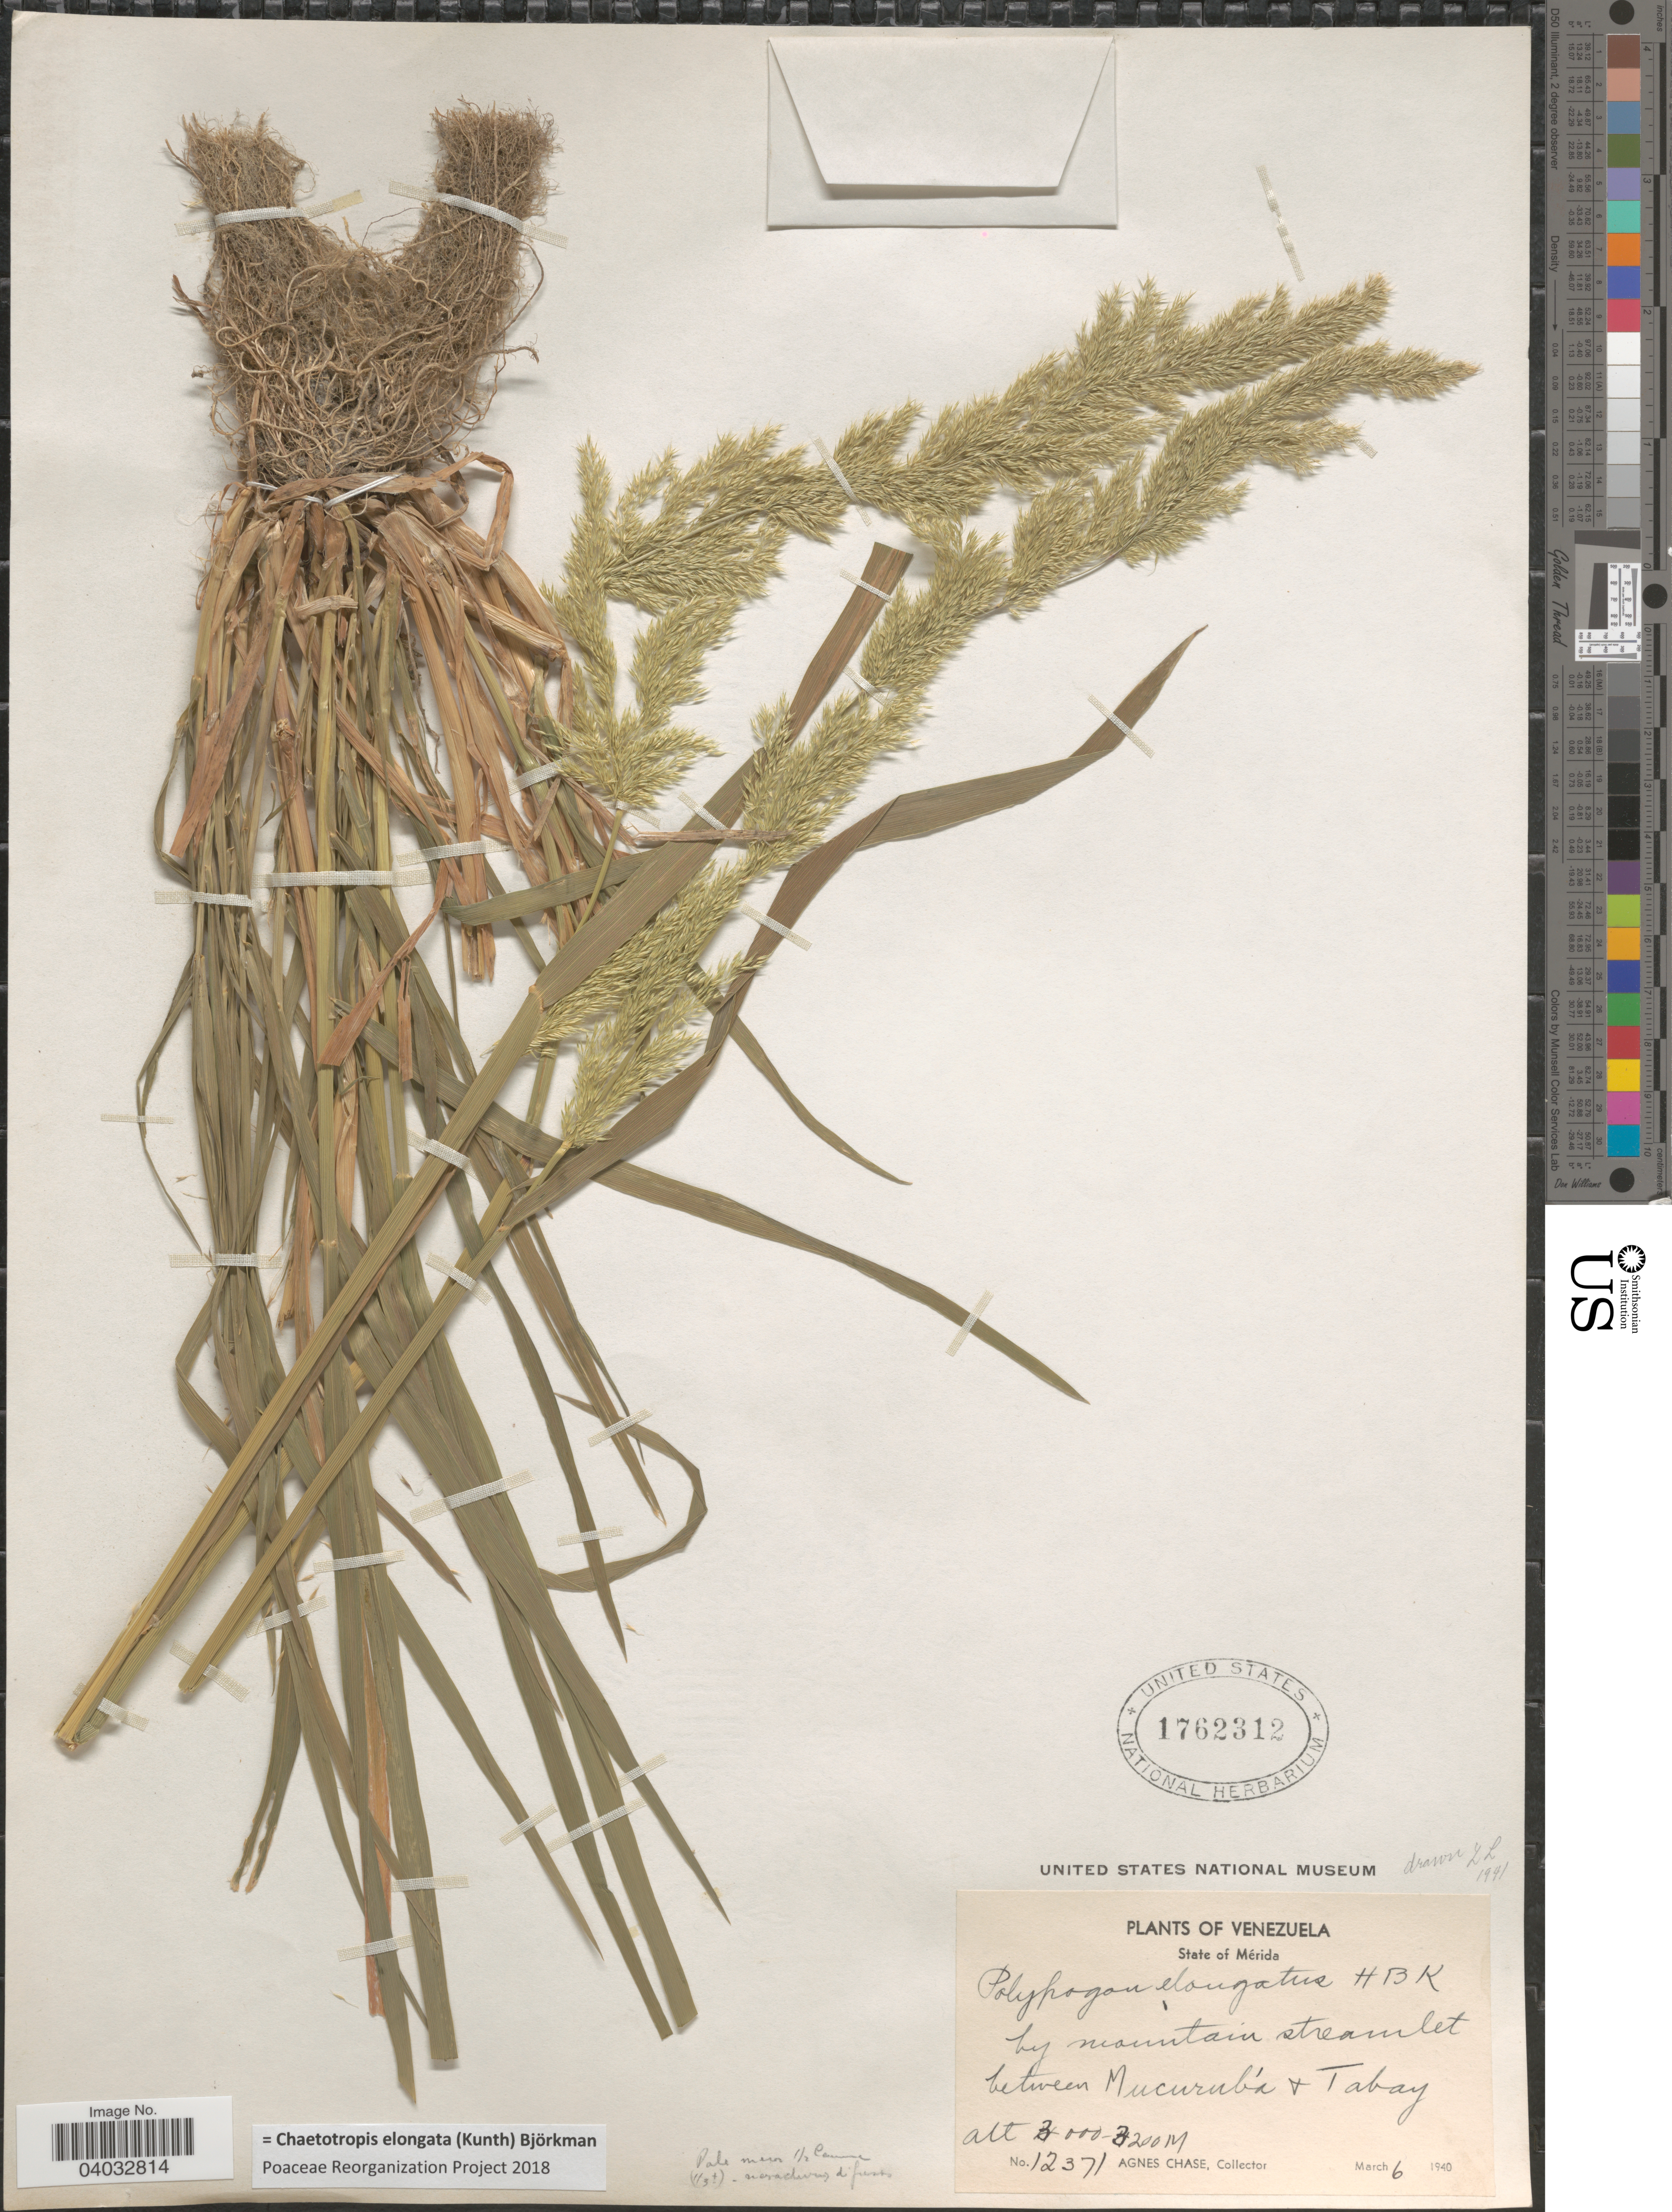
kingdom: Plantae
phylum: Tracheophyta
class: Liliopsida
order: Poales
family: Poaceae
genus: Chaetotropis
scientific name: Chaetotropis elongata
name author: (Kunth) Björkman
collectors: A. Chase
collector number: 12371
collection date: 1940-03-06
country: Venezuela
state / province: Merida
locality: By mountain streamlet between Mucurubá & Tabay.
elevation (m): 3000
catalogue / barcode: US 1762312